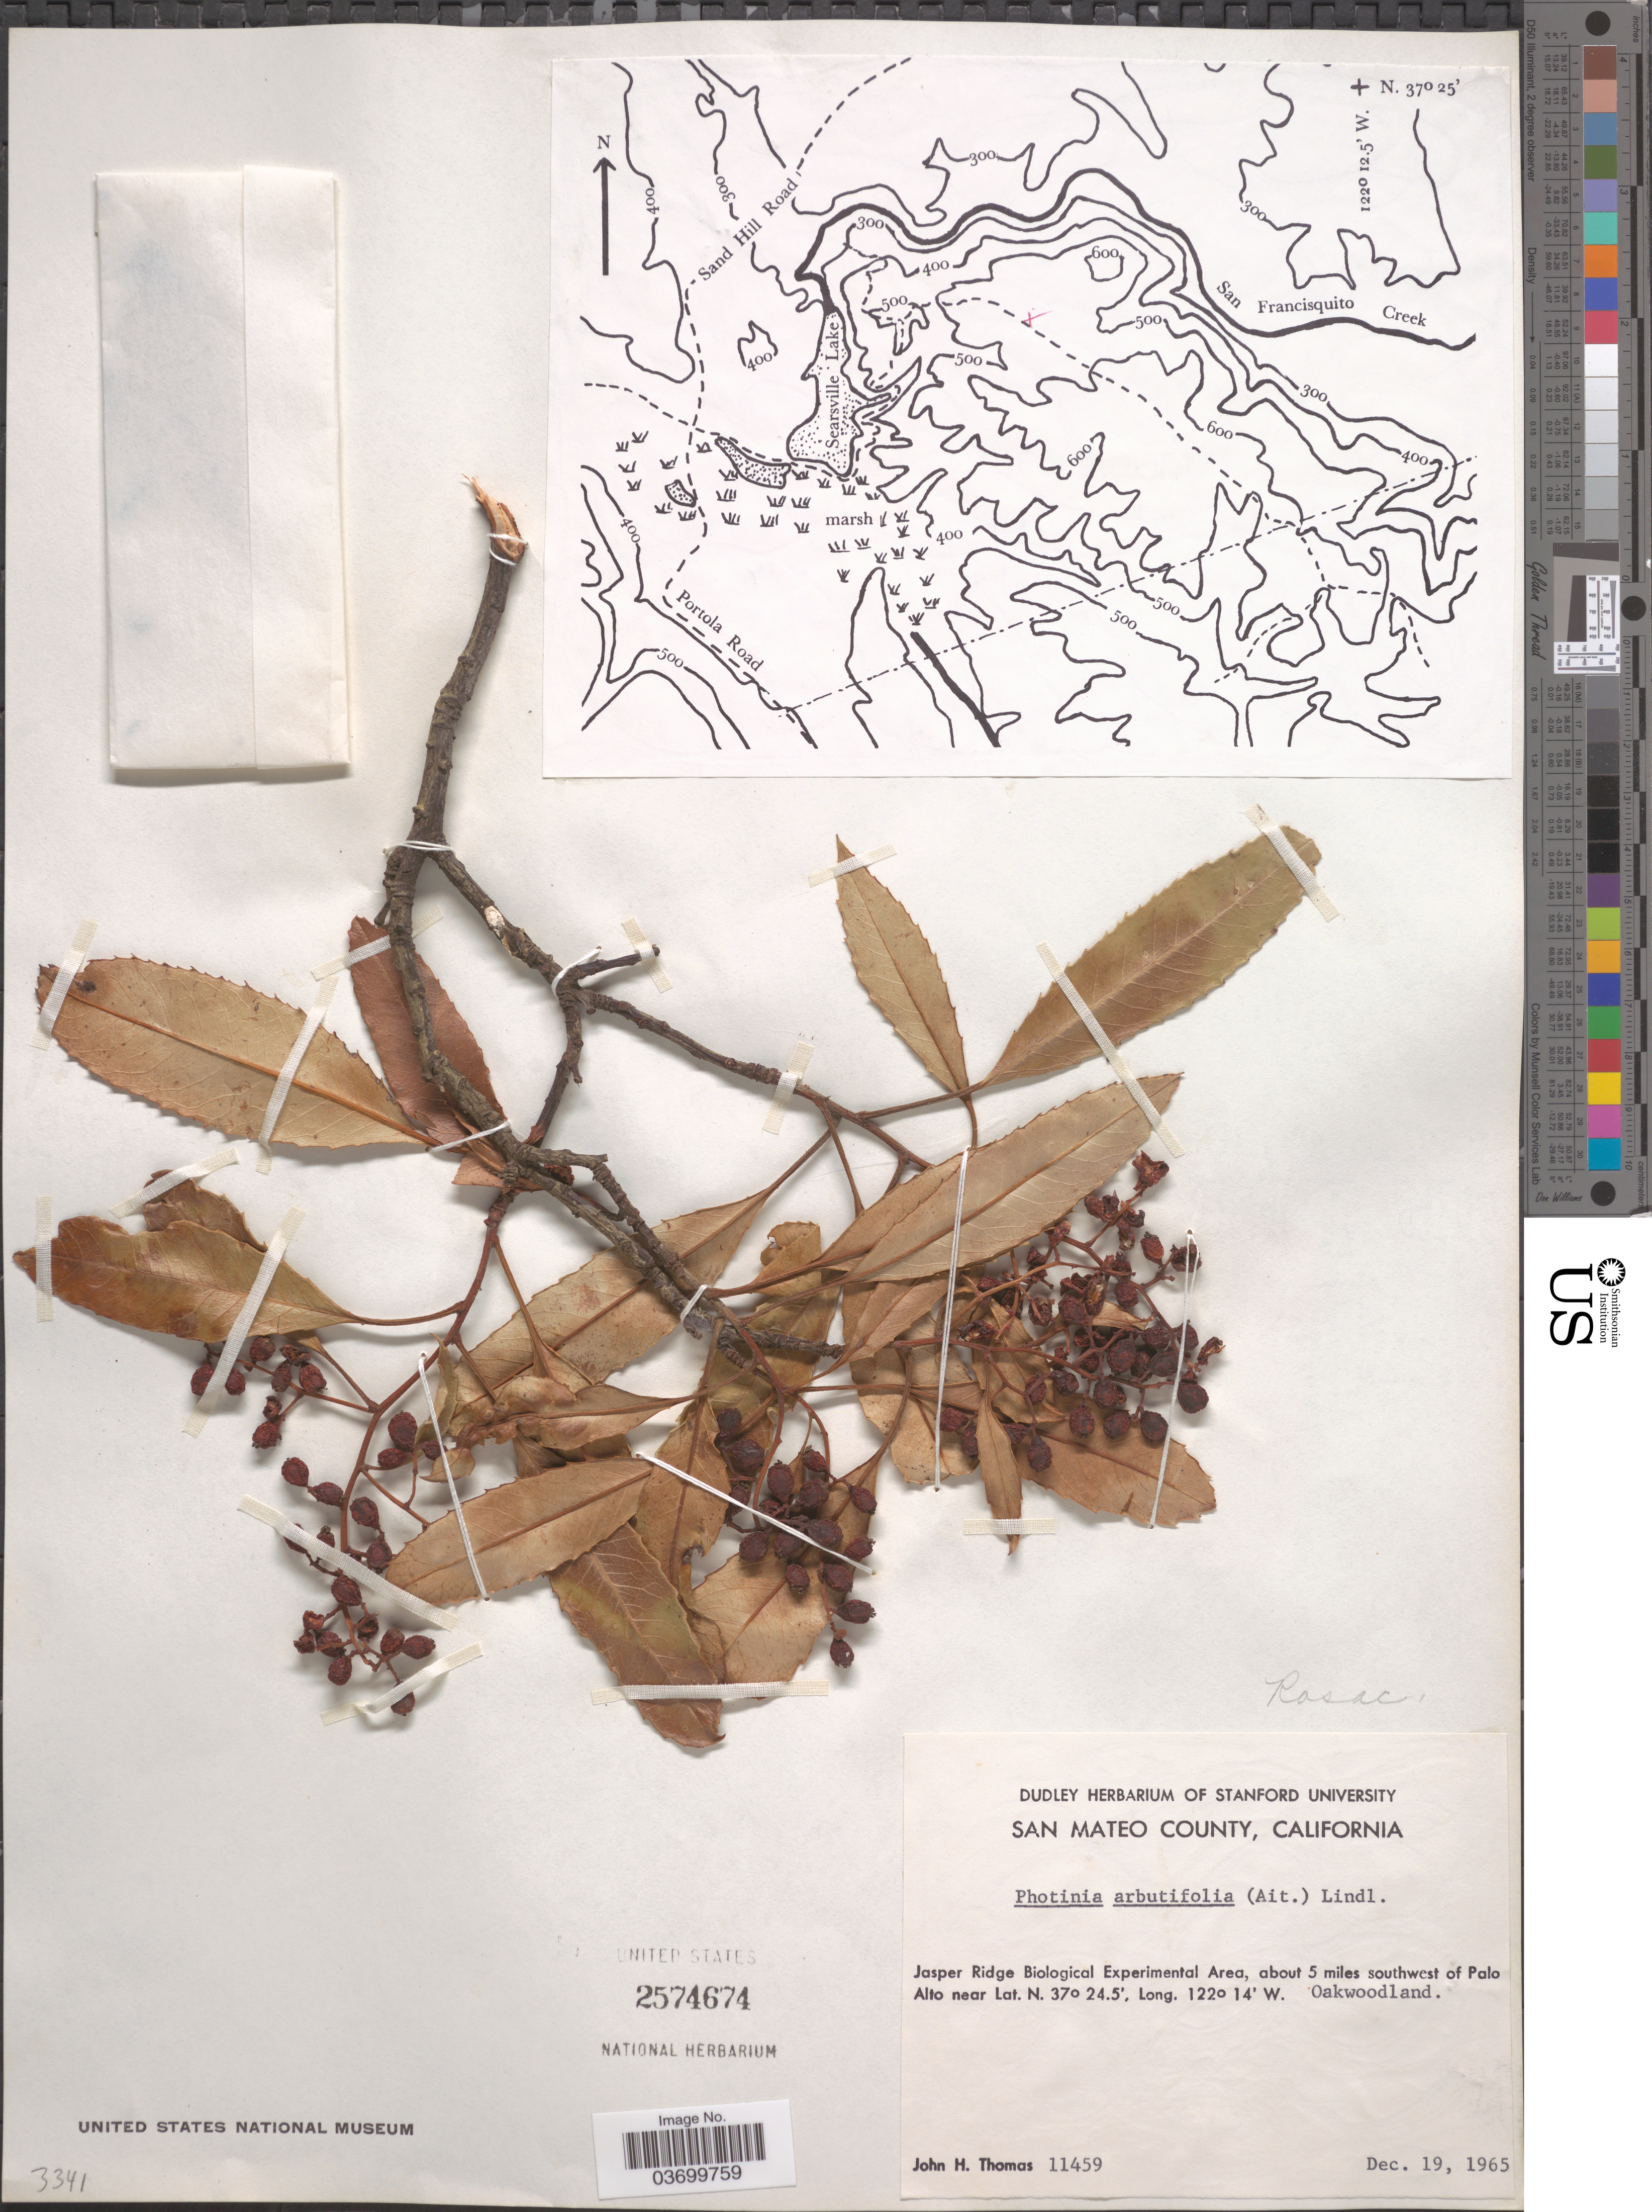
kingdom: Plantae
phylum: Tracheophyta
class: Magnoliopsida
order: Rosales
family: Rosaceae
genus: Heteromeles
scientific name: Heteromeles arbutifolia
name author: (Lindl.) Roemer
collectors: J. H. Thomas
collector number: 11459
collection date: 1965-12-19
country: United States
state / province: California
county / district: San Mateo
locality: San Mateo County. Jasper Ridge Biological Experimental Area, about 5 miles southwest of Palo Alto. Oakwoodland.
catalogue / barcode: US 2574674